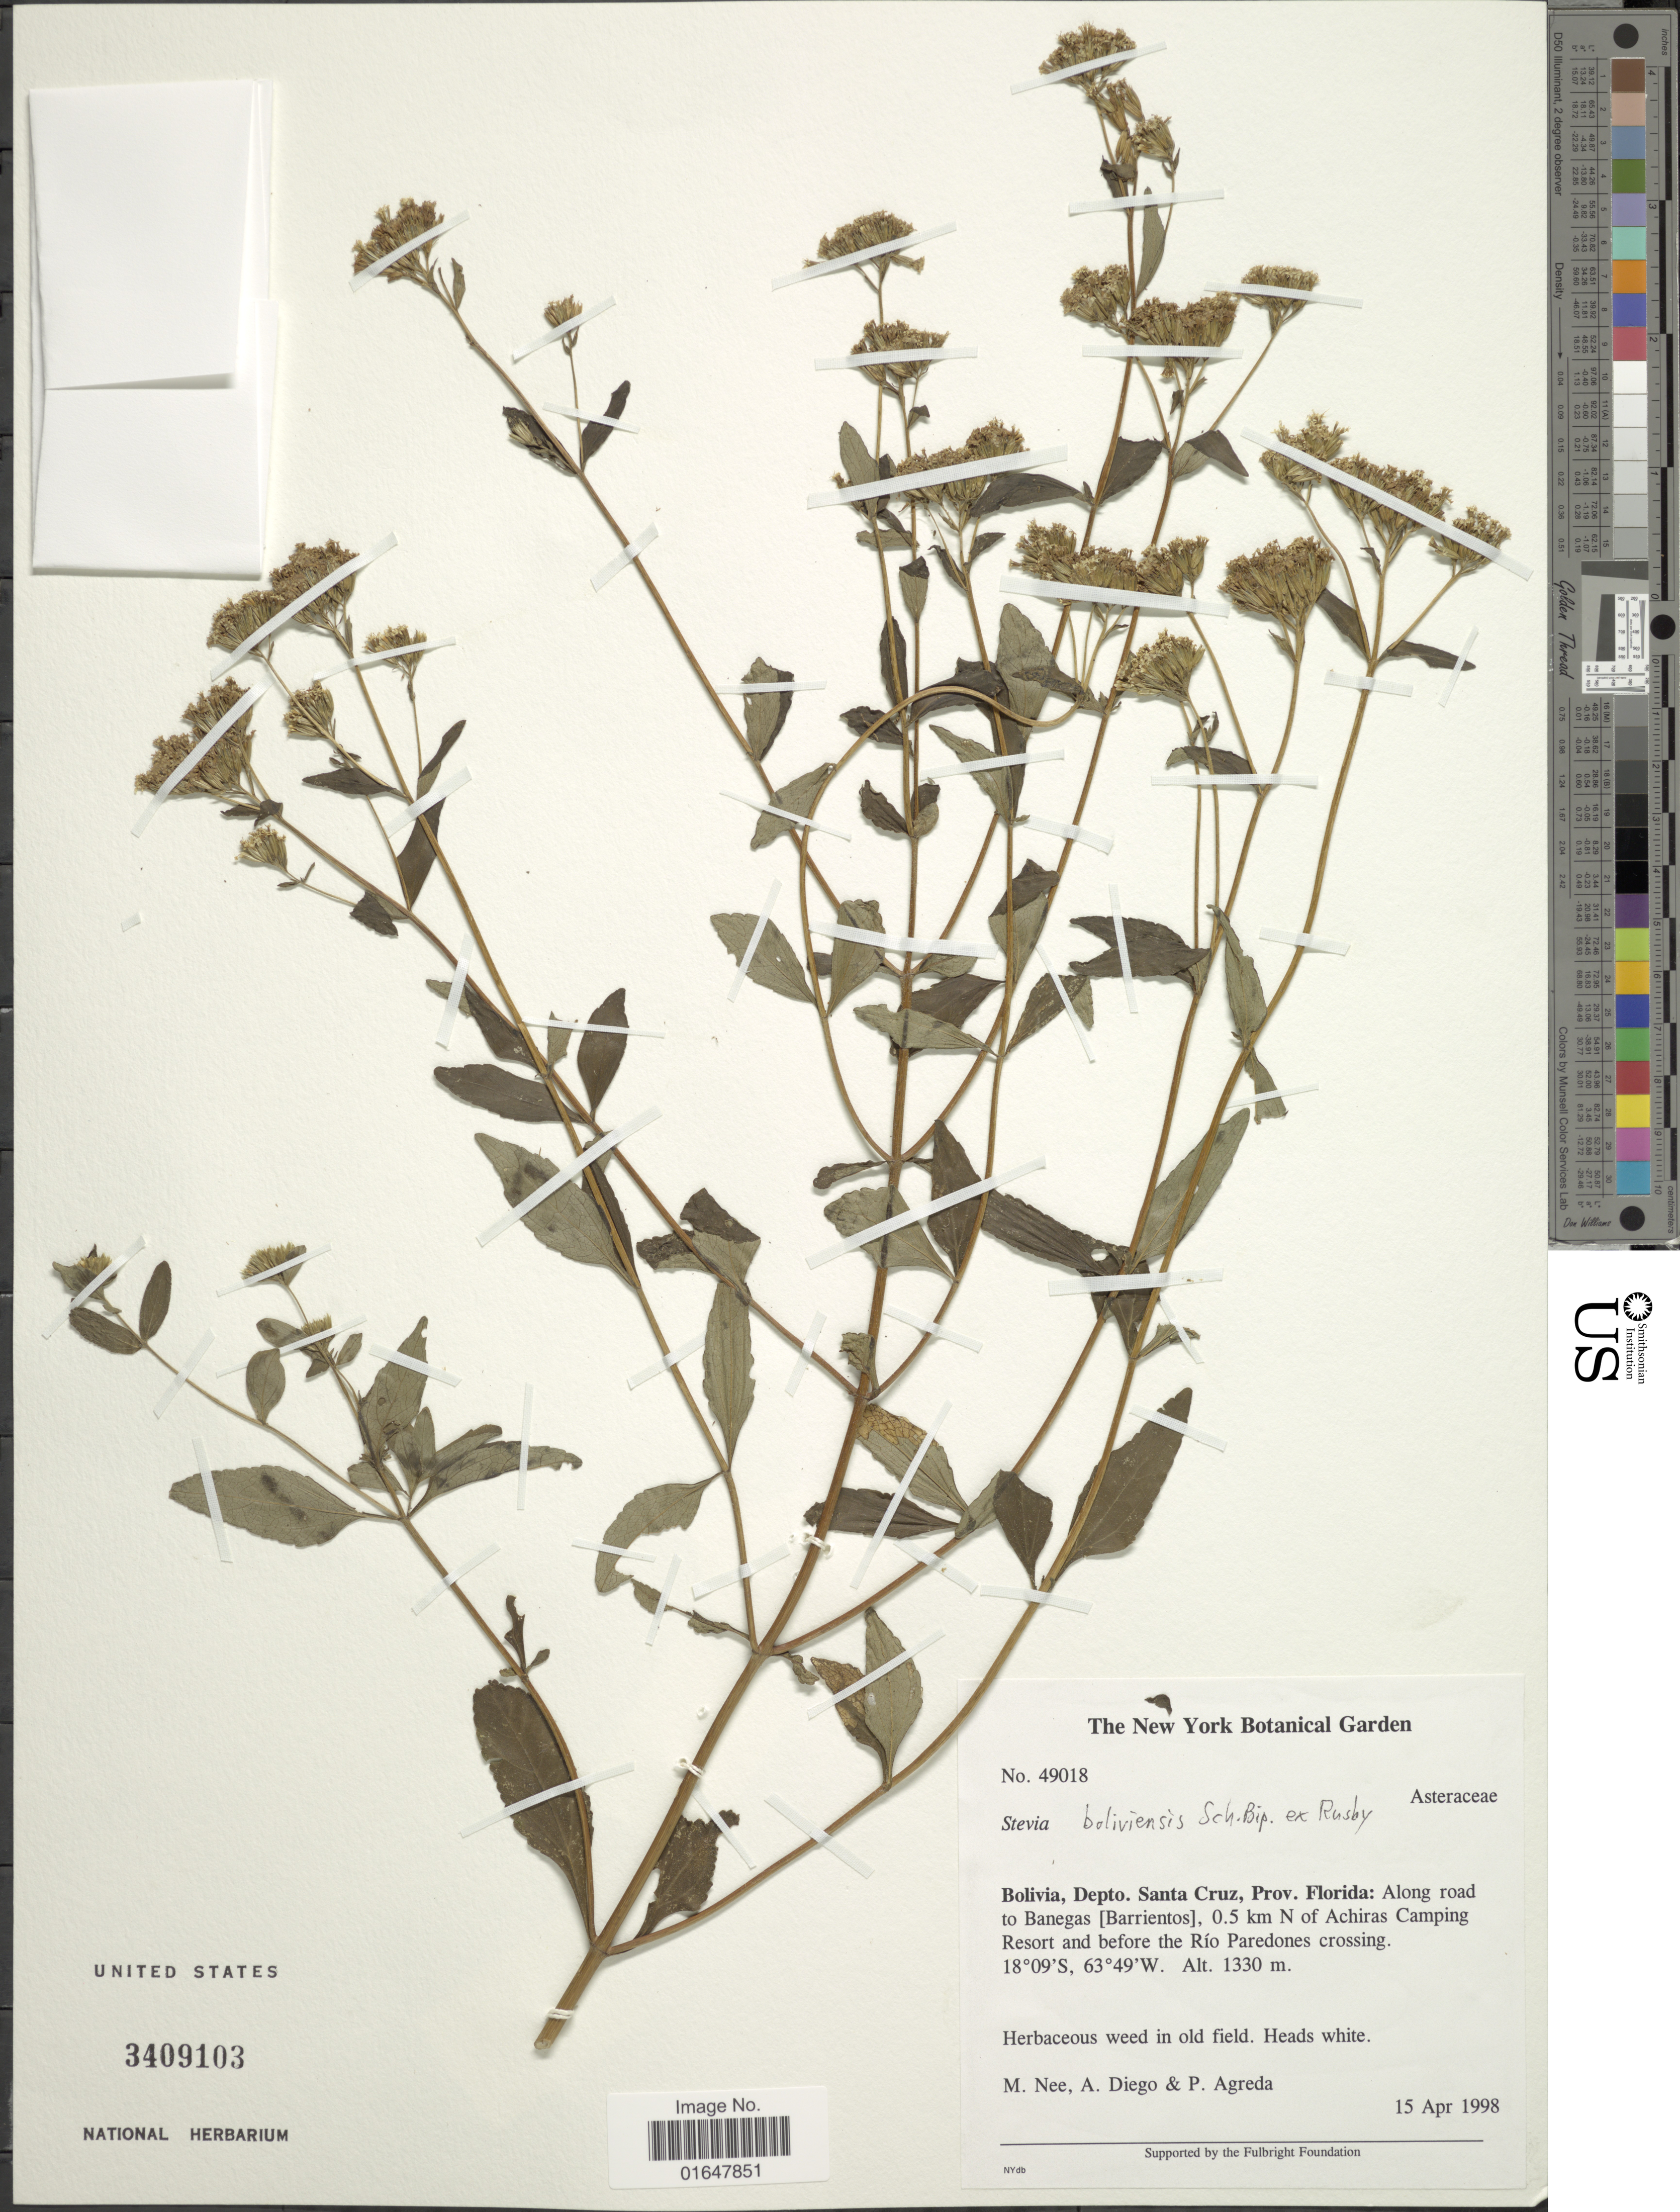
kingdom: Plantae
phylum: Tracheophyta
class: Magnoliopsida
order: Asterales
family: Asteraceae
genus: Stevia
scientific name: Stevia boliviensis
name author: Sch. Bip. ex Rusby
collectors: M. Nee, A. Diego & P. Agreda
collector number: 49018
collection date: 1998-04-15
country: Bolivia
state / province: Santa Cruz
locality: Prov. Florida, along road to Banegas (Barrientos), 0.5 km N of Achiras Camping Resort and before the Rio Paredones crossing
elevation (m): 1330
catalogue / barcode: US 3409103